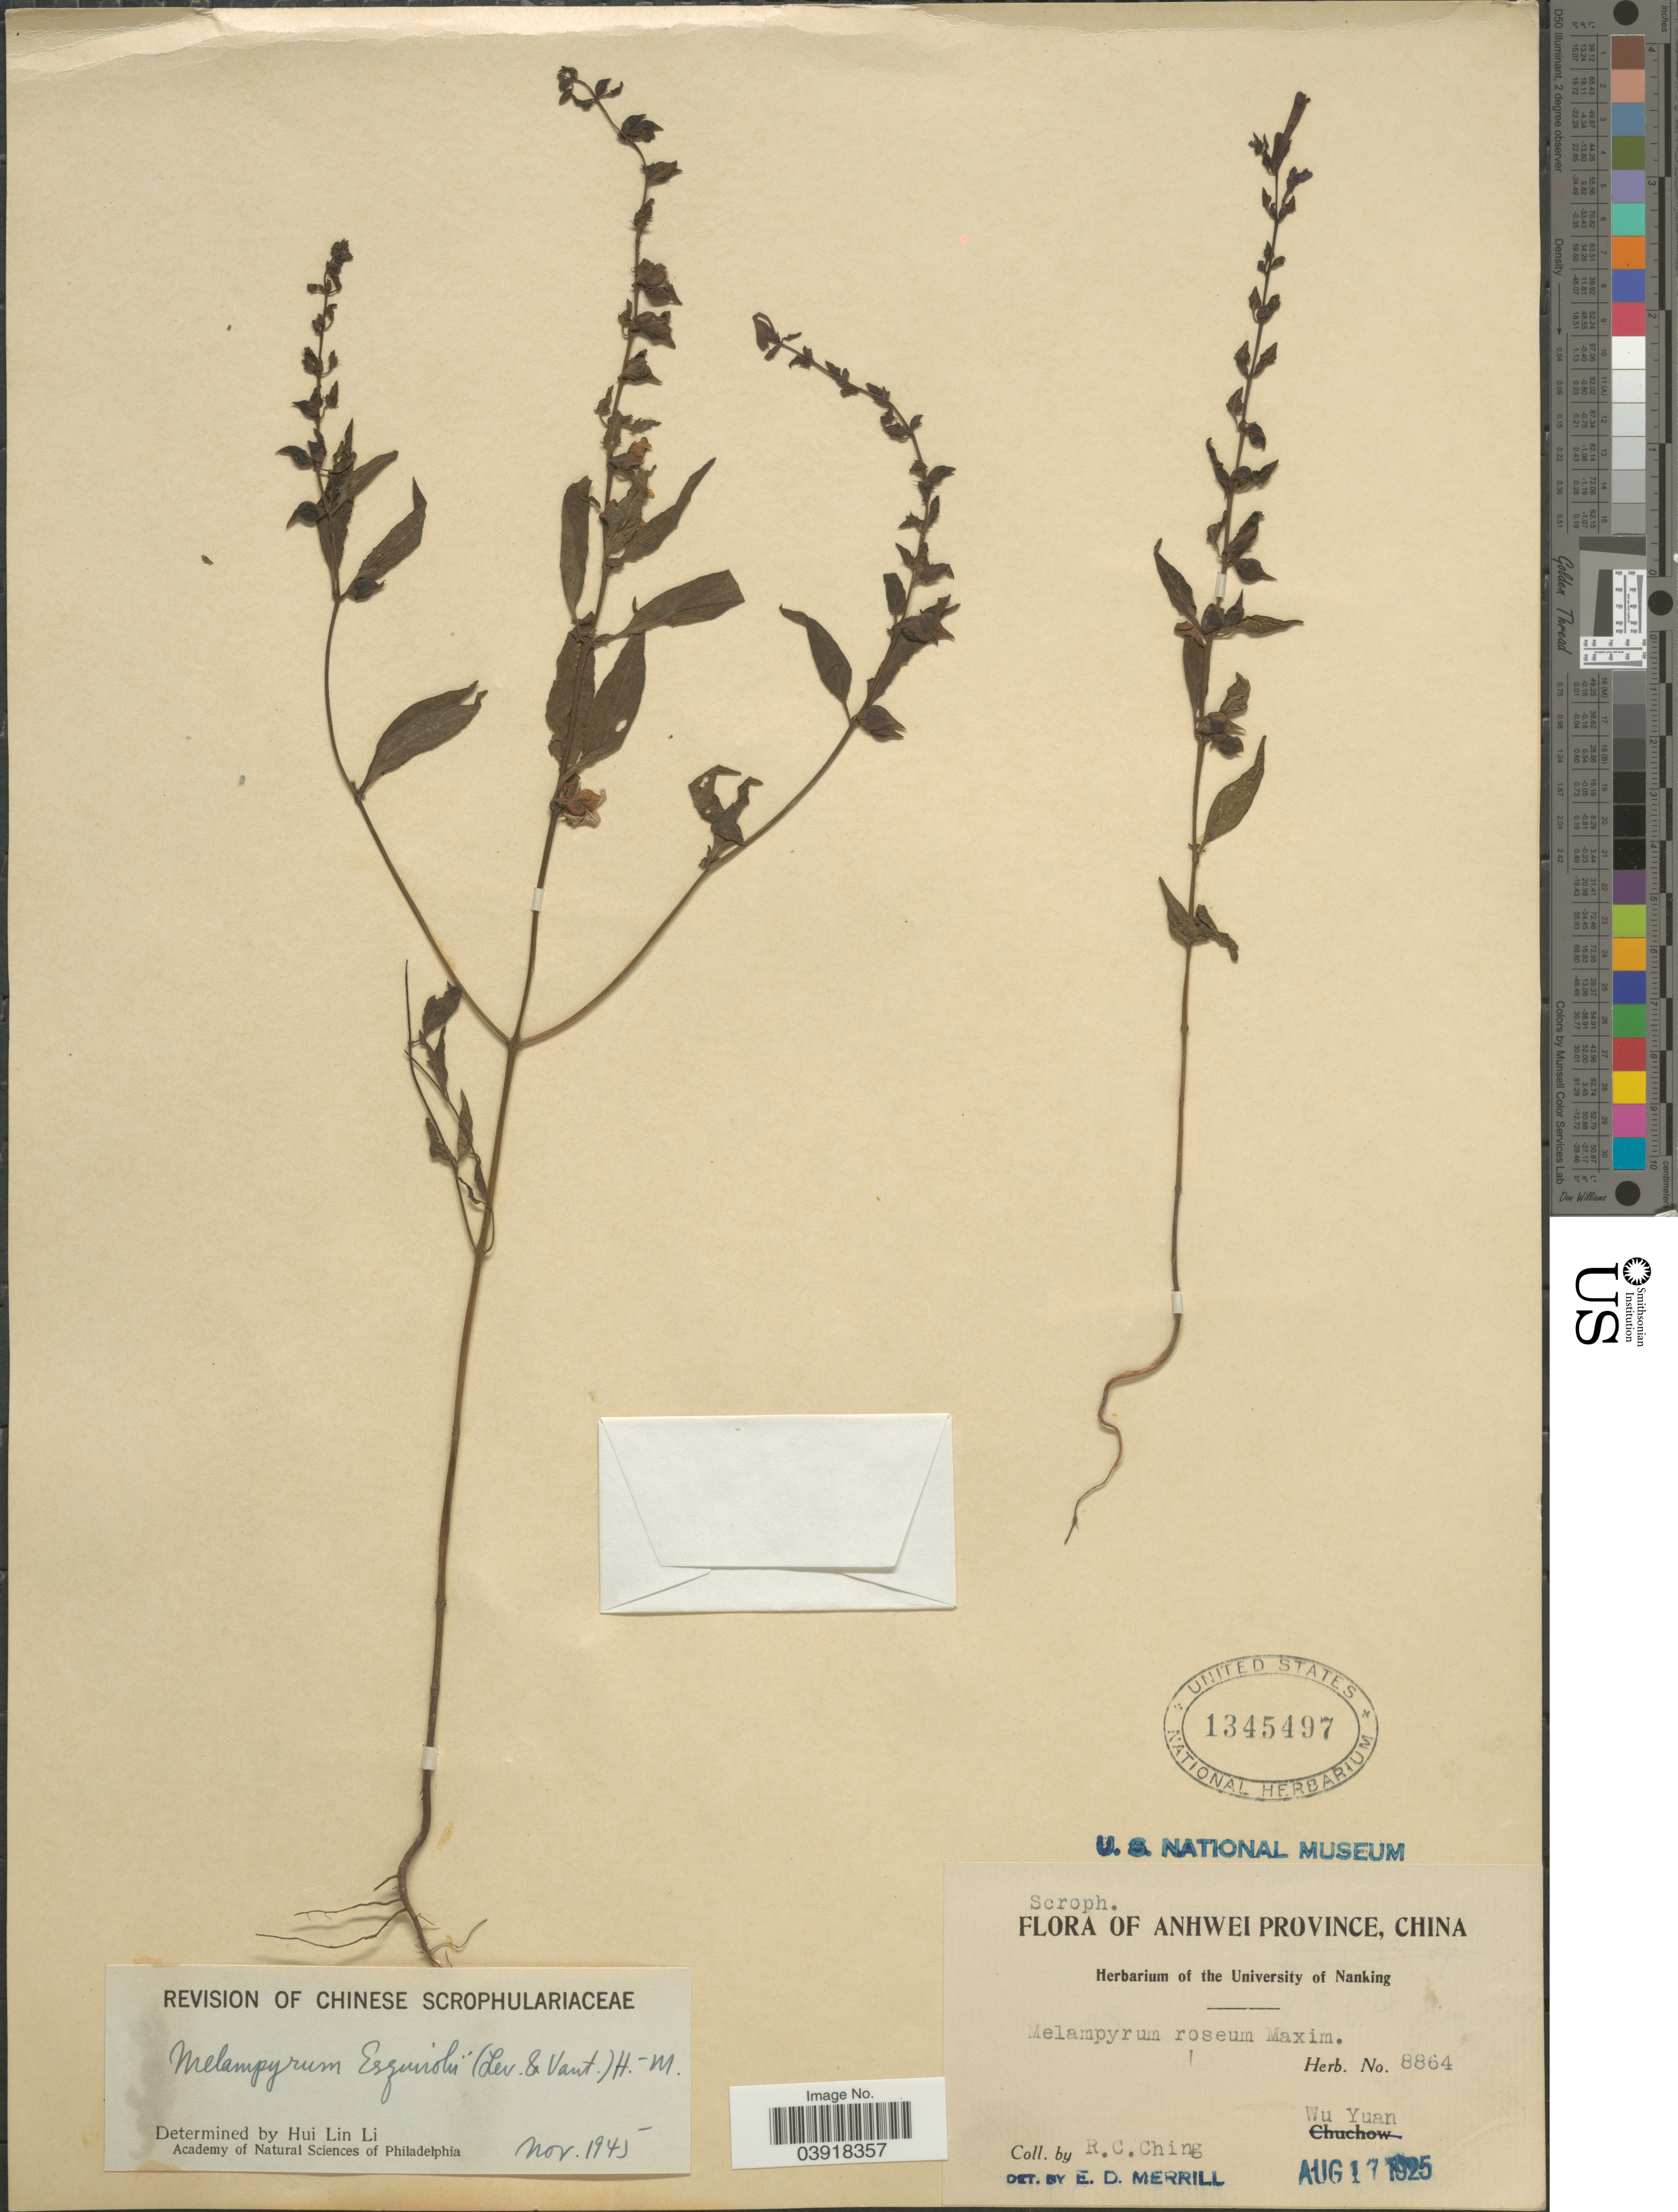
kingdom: Plantae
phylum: Tracheophyta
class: Magnoliopsida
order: Lamiales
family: Orobanchaceae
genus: Melampyrum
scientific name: Melampyrum esquirolii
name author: (H. Lév. & Vaniot) Hand.-Mazz.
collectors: R. C. Ching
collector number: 8864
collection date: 1925-08-17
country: China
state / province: Anhui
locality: Anhwei Province. Wu Yuan.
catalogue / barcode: US 1345497